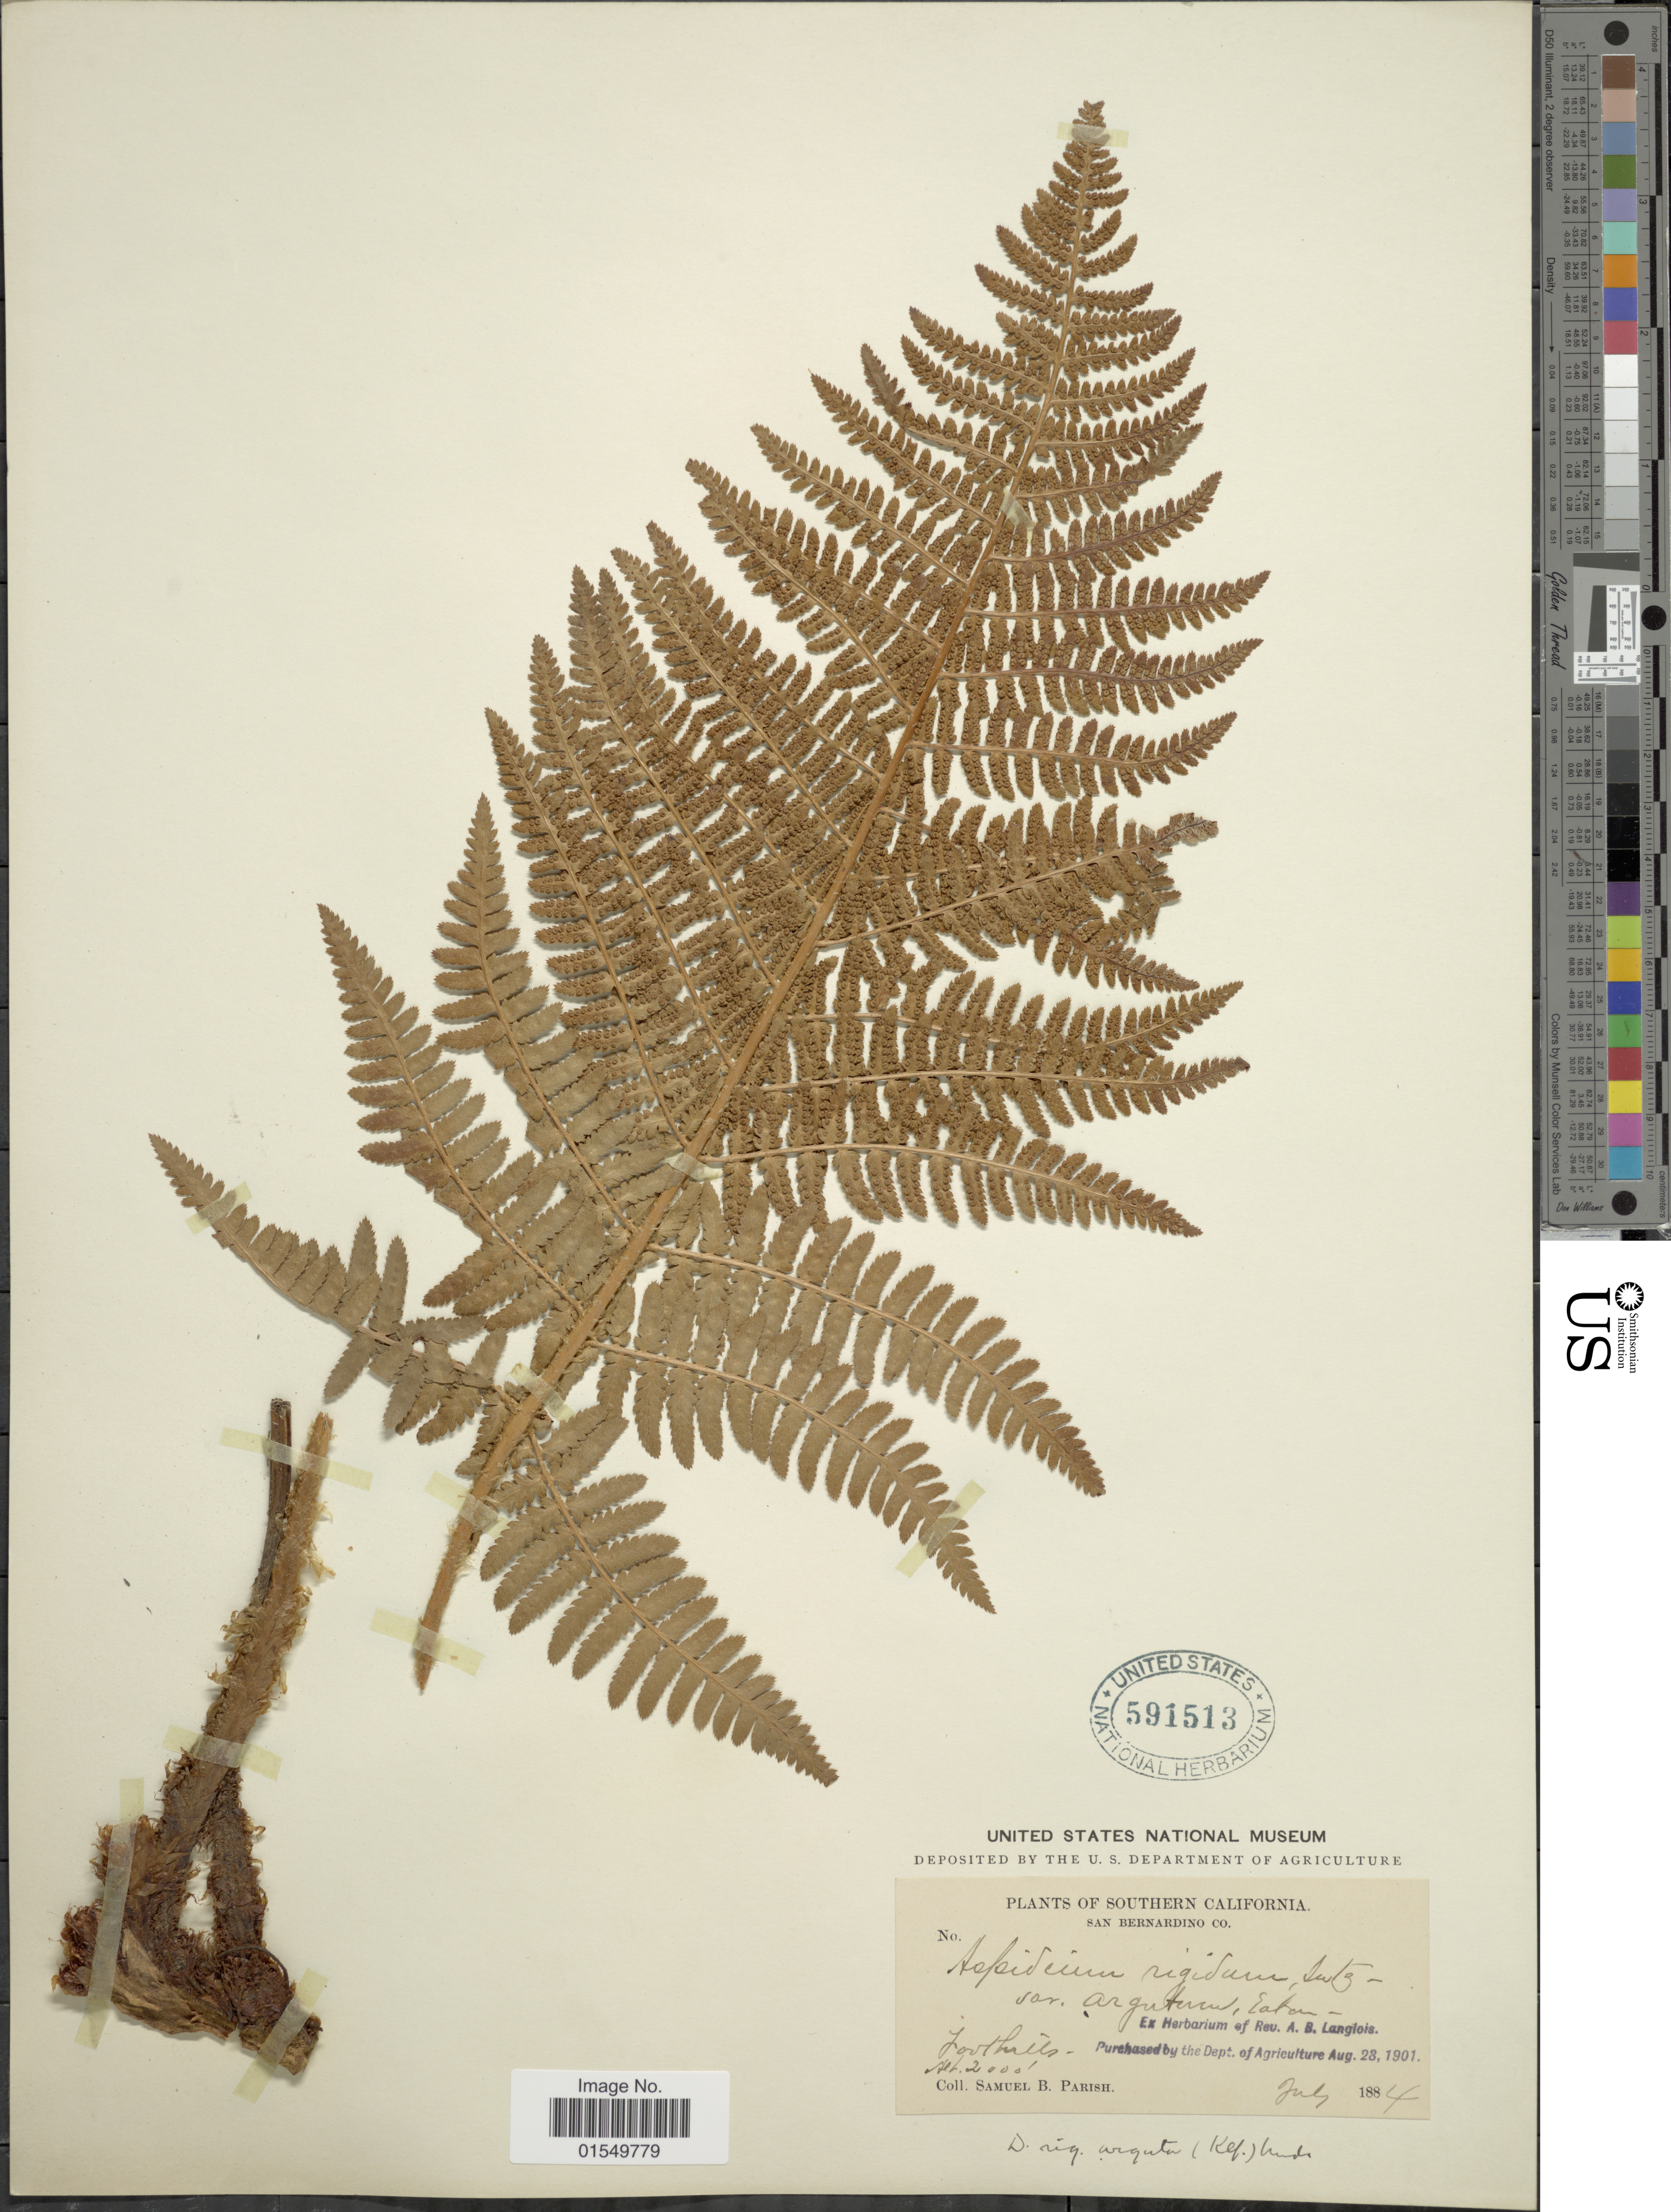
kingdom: Plantae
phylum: Tracheophyta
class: Polypodiopsida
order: Polypodiales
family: Dryopteridaceae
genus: Dryopteris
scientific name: Dryopteris arguta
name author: (Kaulf.) Maxon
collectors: S. B. Parish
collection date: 1884-07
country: United States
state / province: California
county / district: San Bernardino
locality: Southern California, San Bernardino Co., foothills.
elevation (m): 610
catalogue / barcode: US 591513